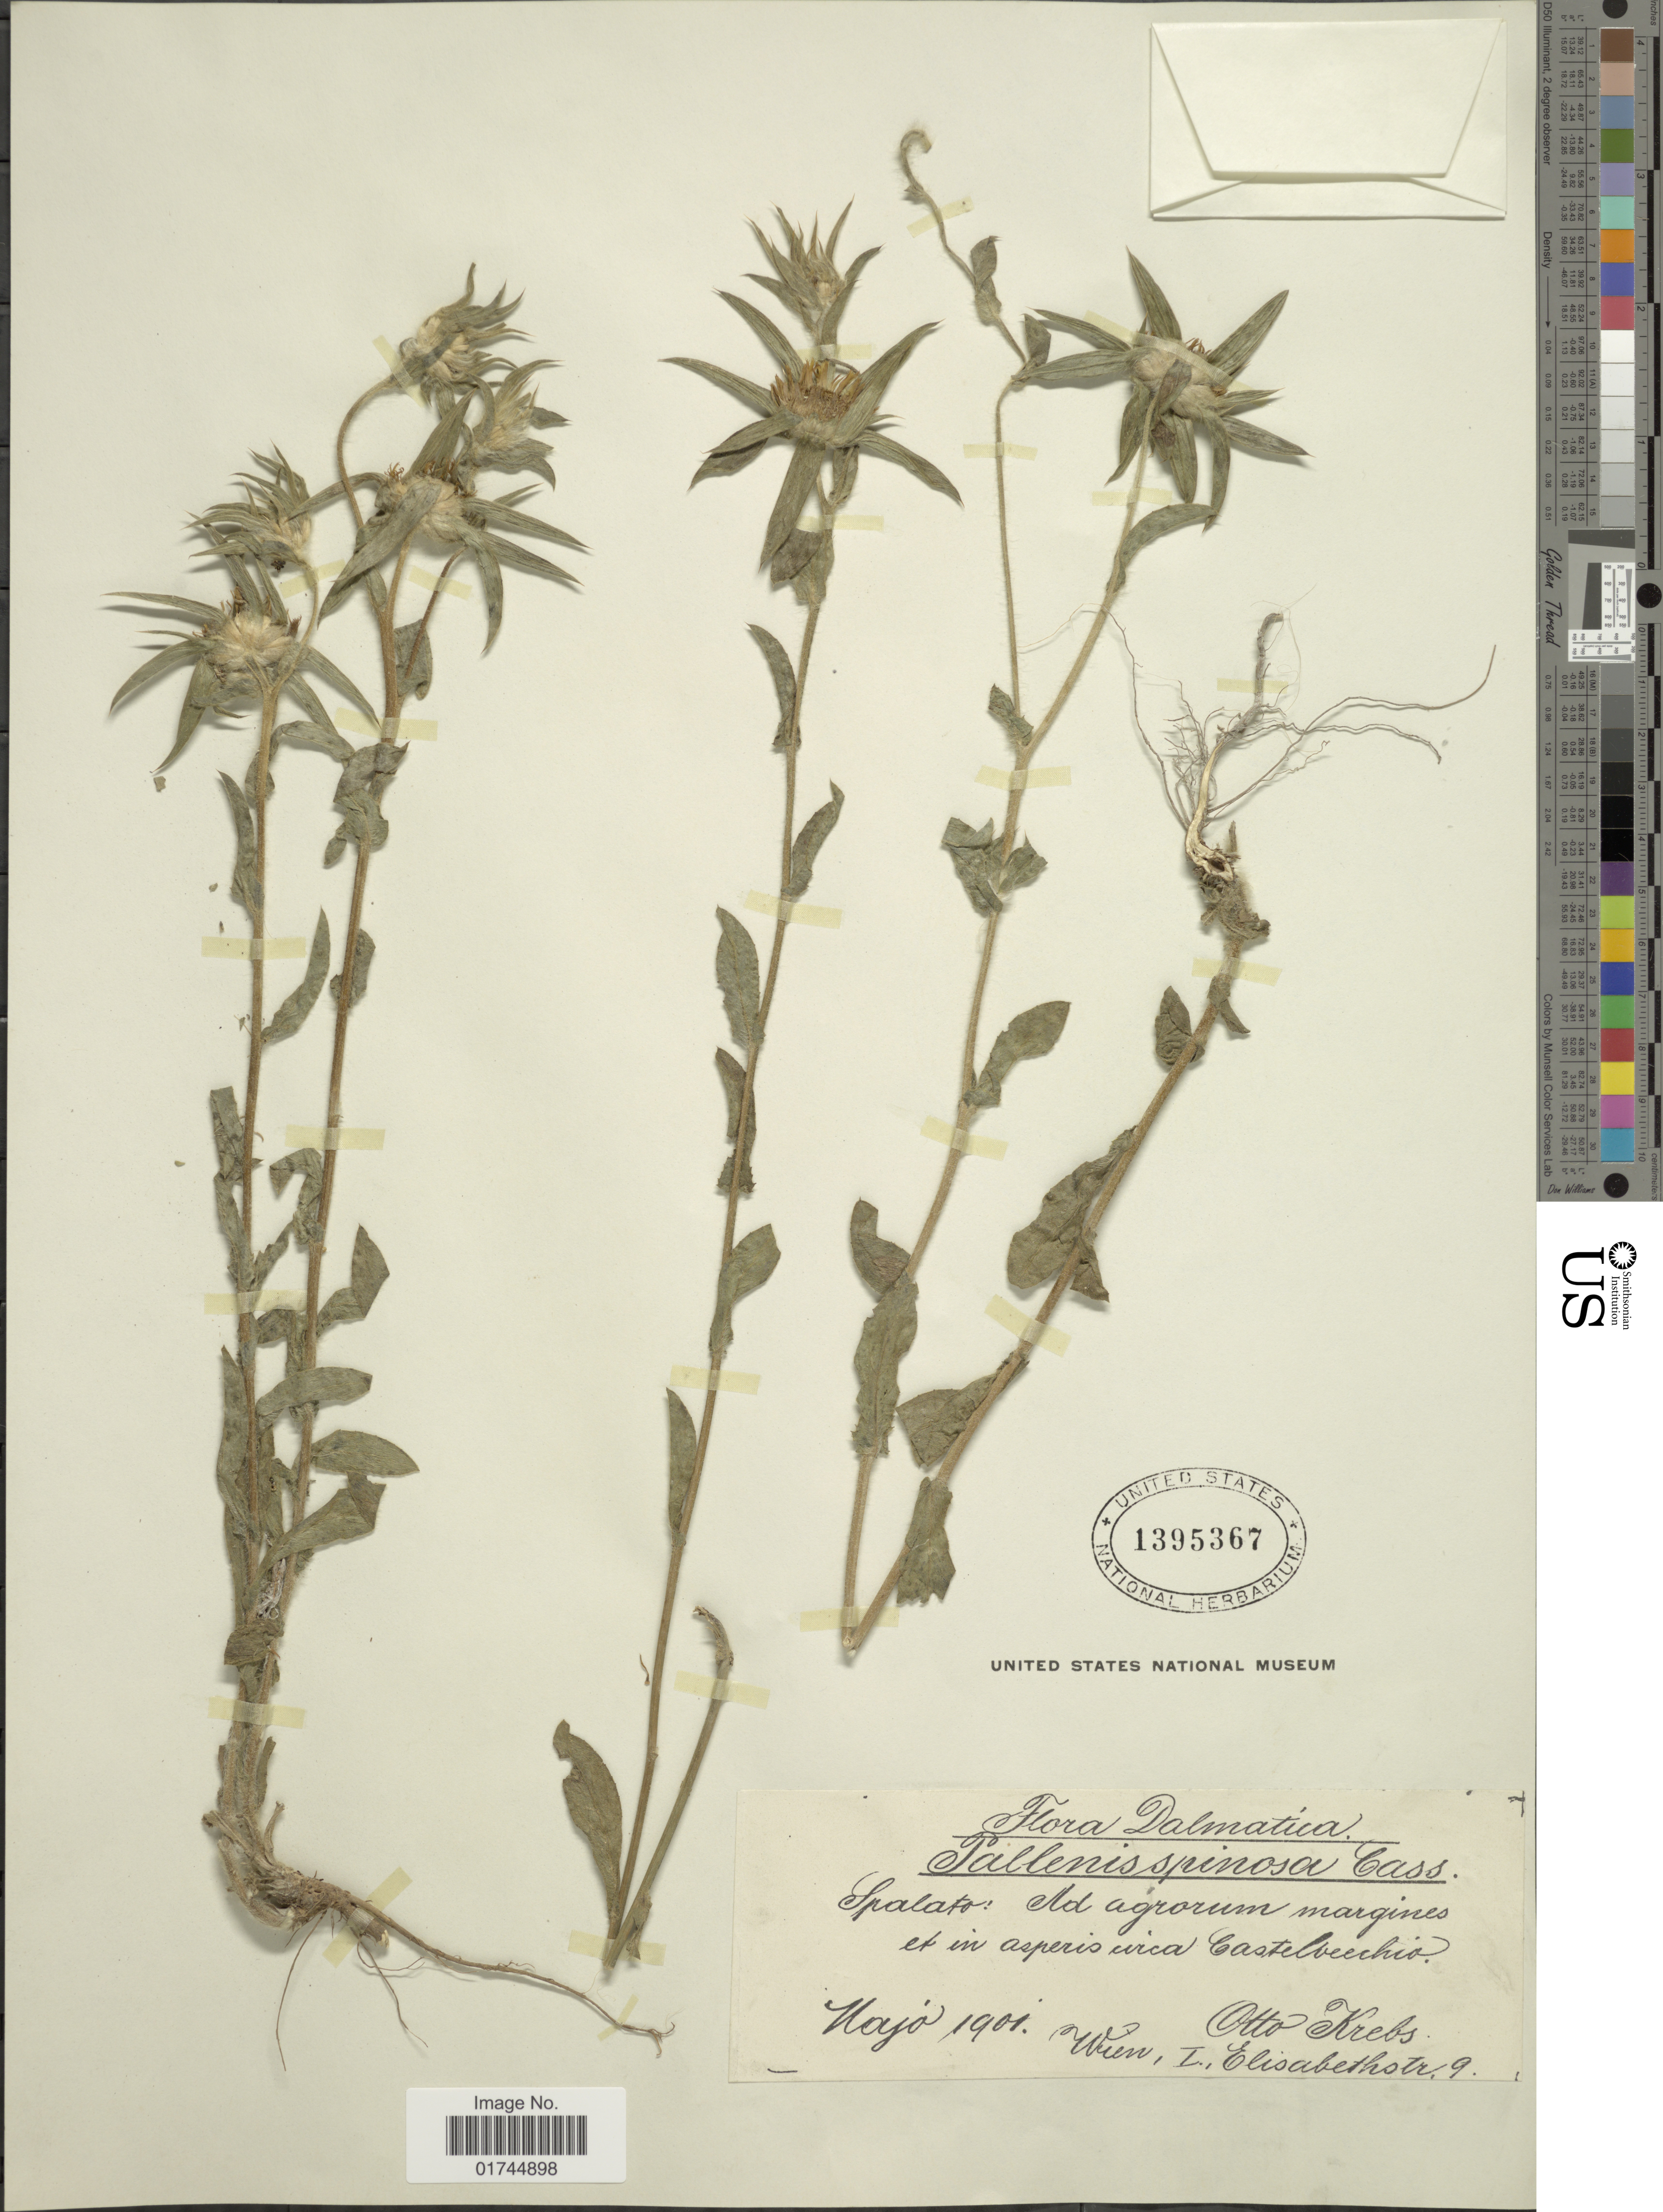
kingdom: Plantae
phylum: Tracheophyta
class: Magnoliopsida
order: Asterales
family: Asteraceae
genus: Pallenis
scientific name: Pallenis spinosa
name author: (L.) Cass.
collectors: O. Krebs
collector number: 9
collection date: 1901-05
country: Croatia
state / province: Split-Dalmatia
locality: Spalato: Ad agrorum margines.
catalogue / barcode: US 1395367